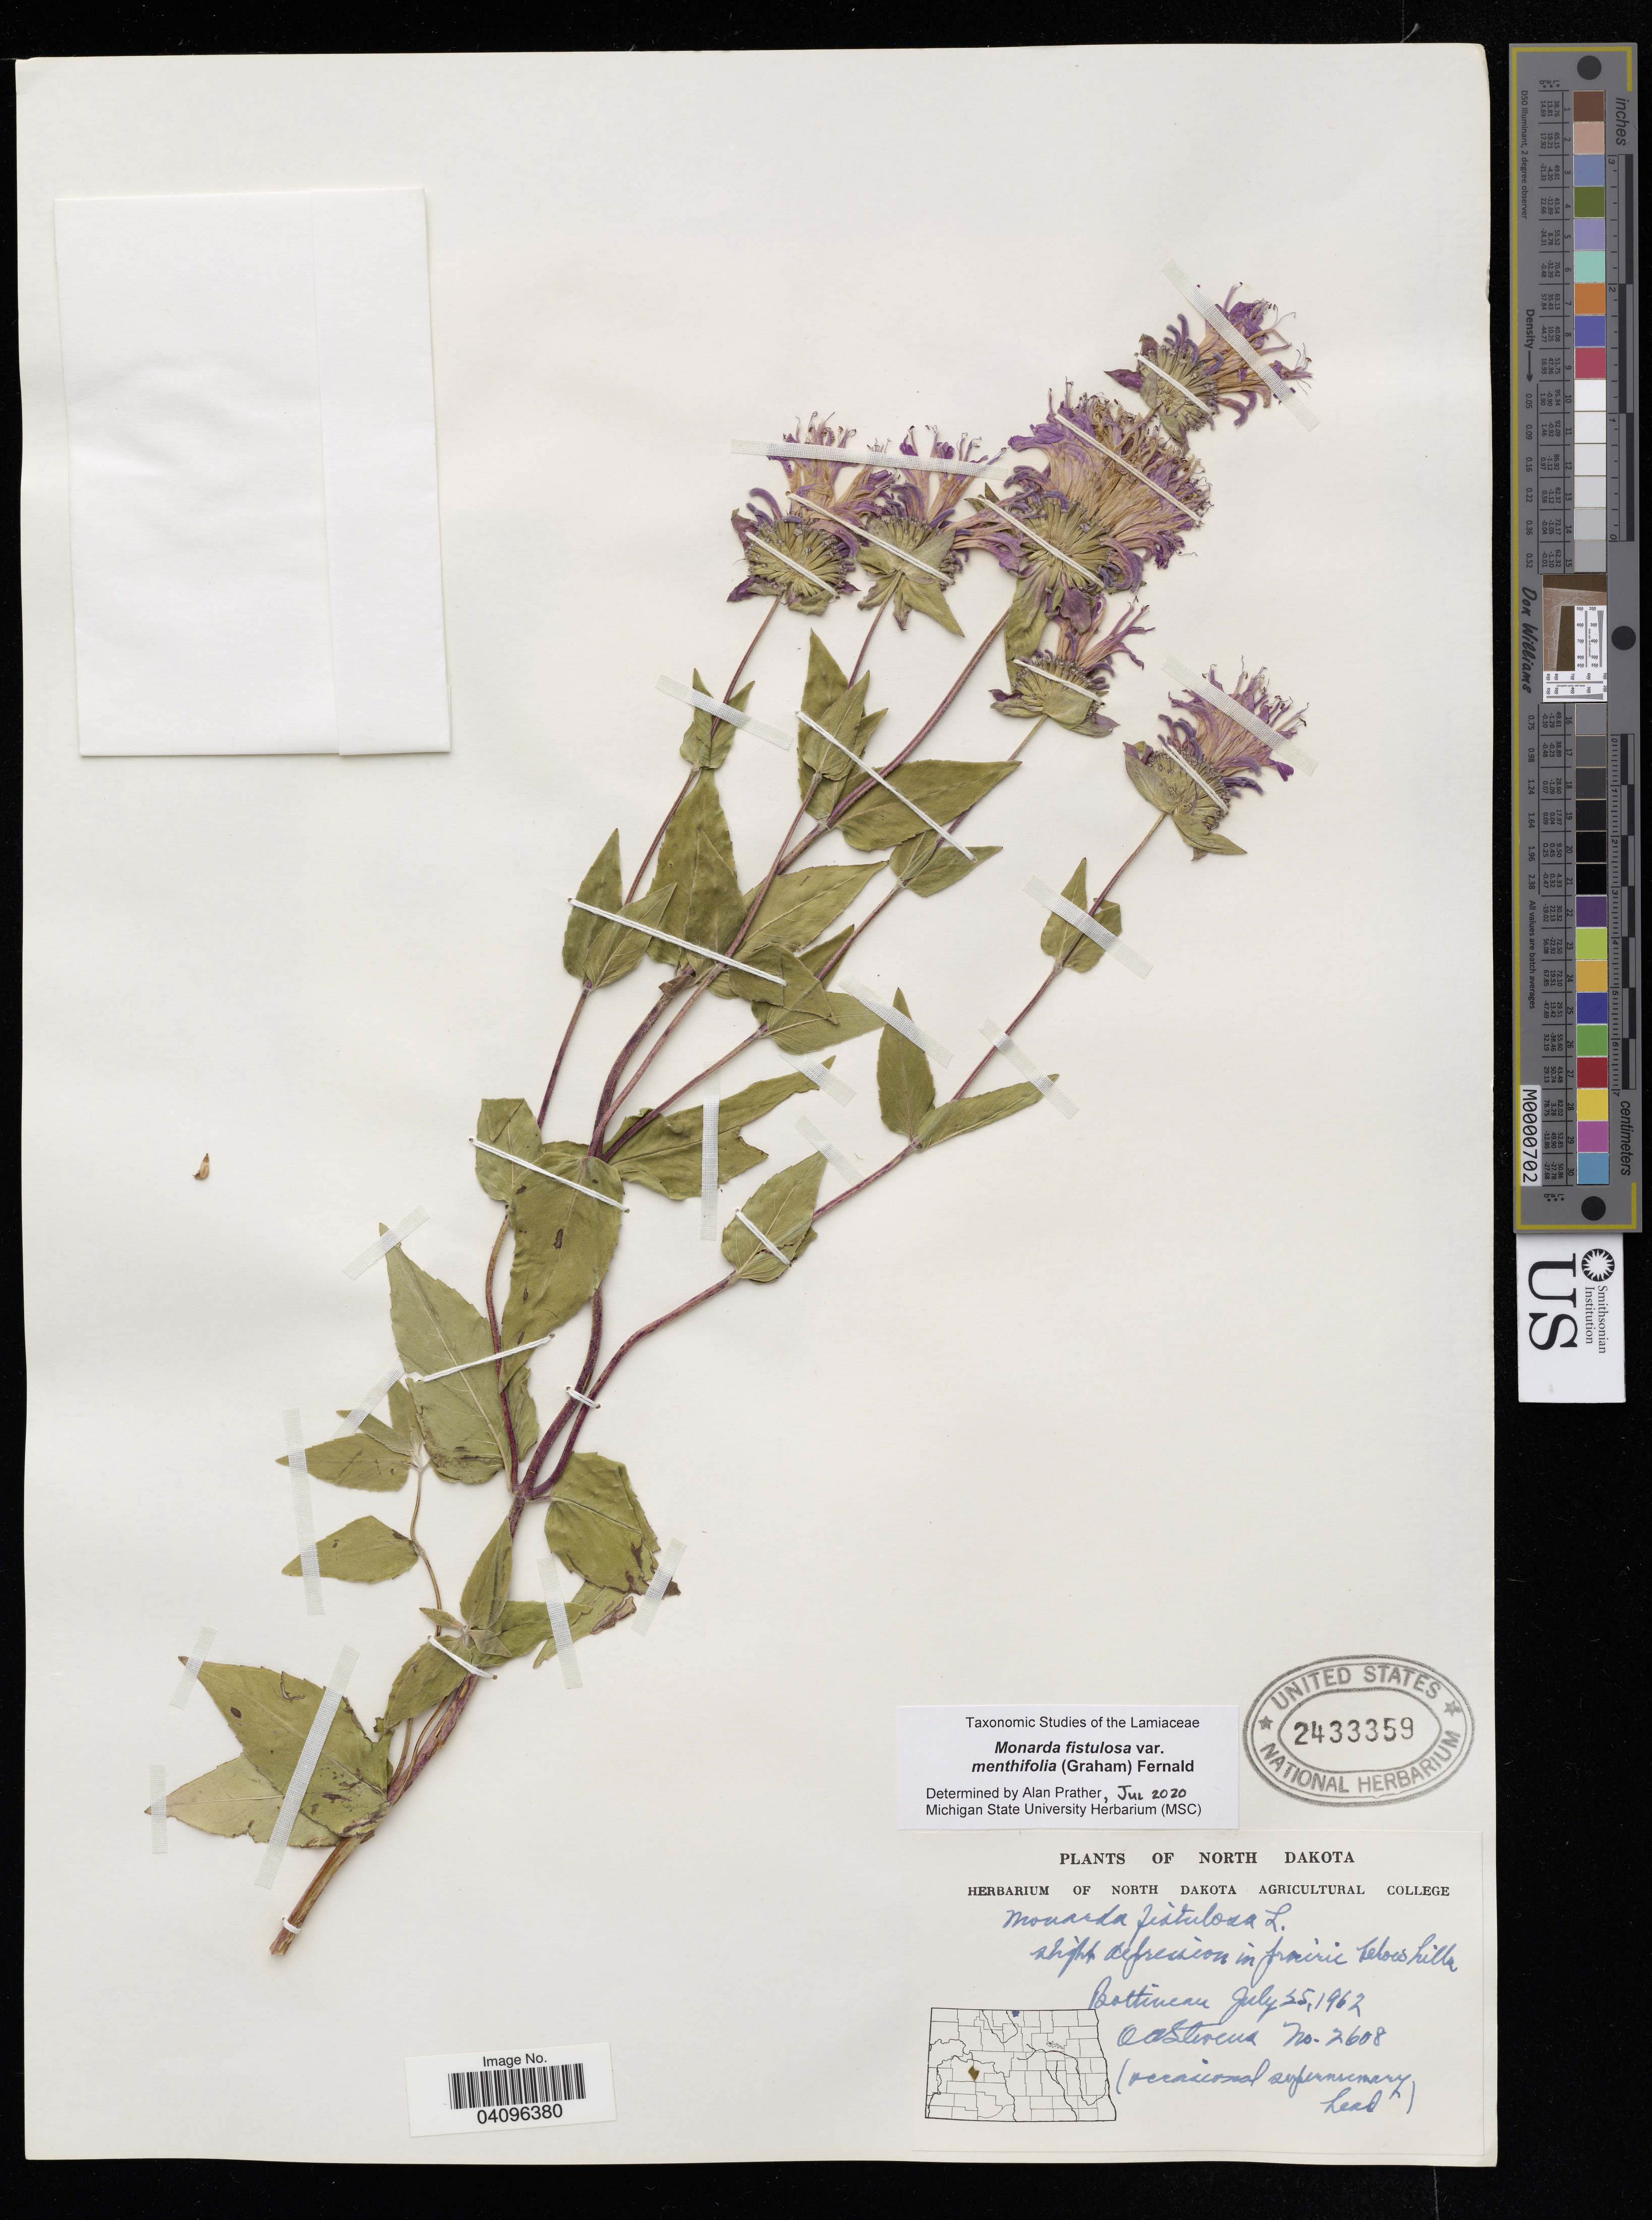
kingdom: Plantae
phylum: Tracheophyta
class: Magnoliopsida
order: Lamiales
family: Lamiaceae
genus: Monarda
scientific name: Monarda fistulosa var. menthifolia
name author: (Graham) Fernald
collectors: O. A. Stevens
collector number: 2608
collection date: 1962-07-25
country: United States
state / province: North Dakota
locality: Slight depression in prairie below hillside. Bottineau.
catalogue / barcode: US 2433359